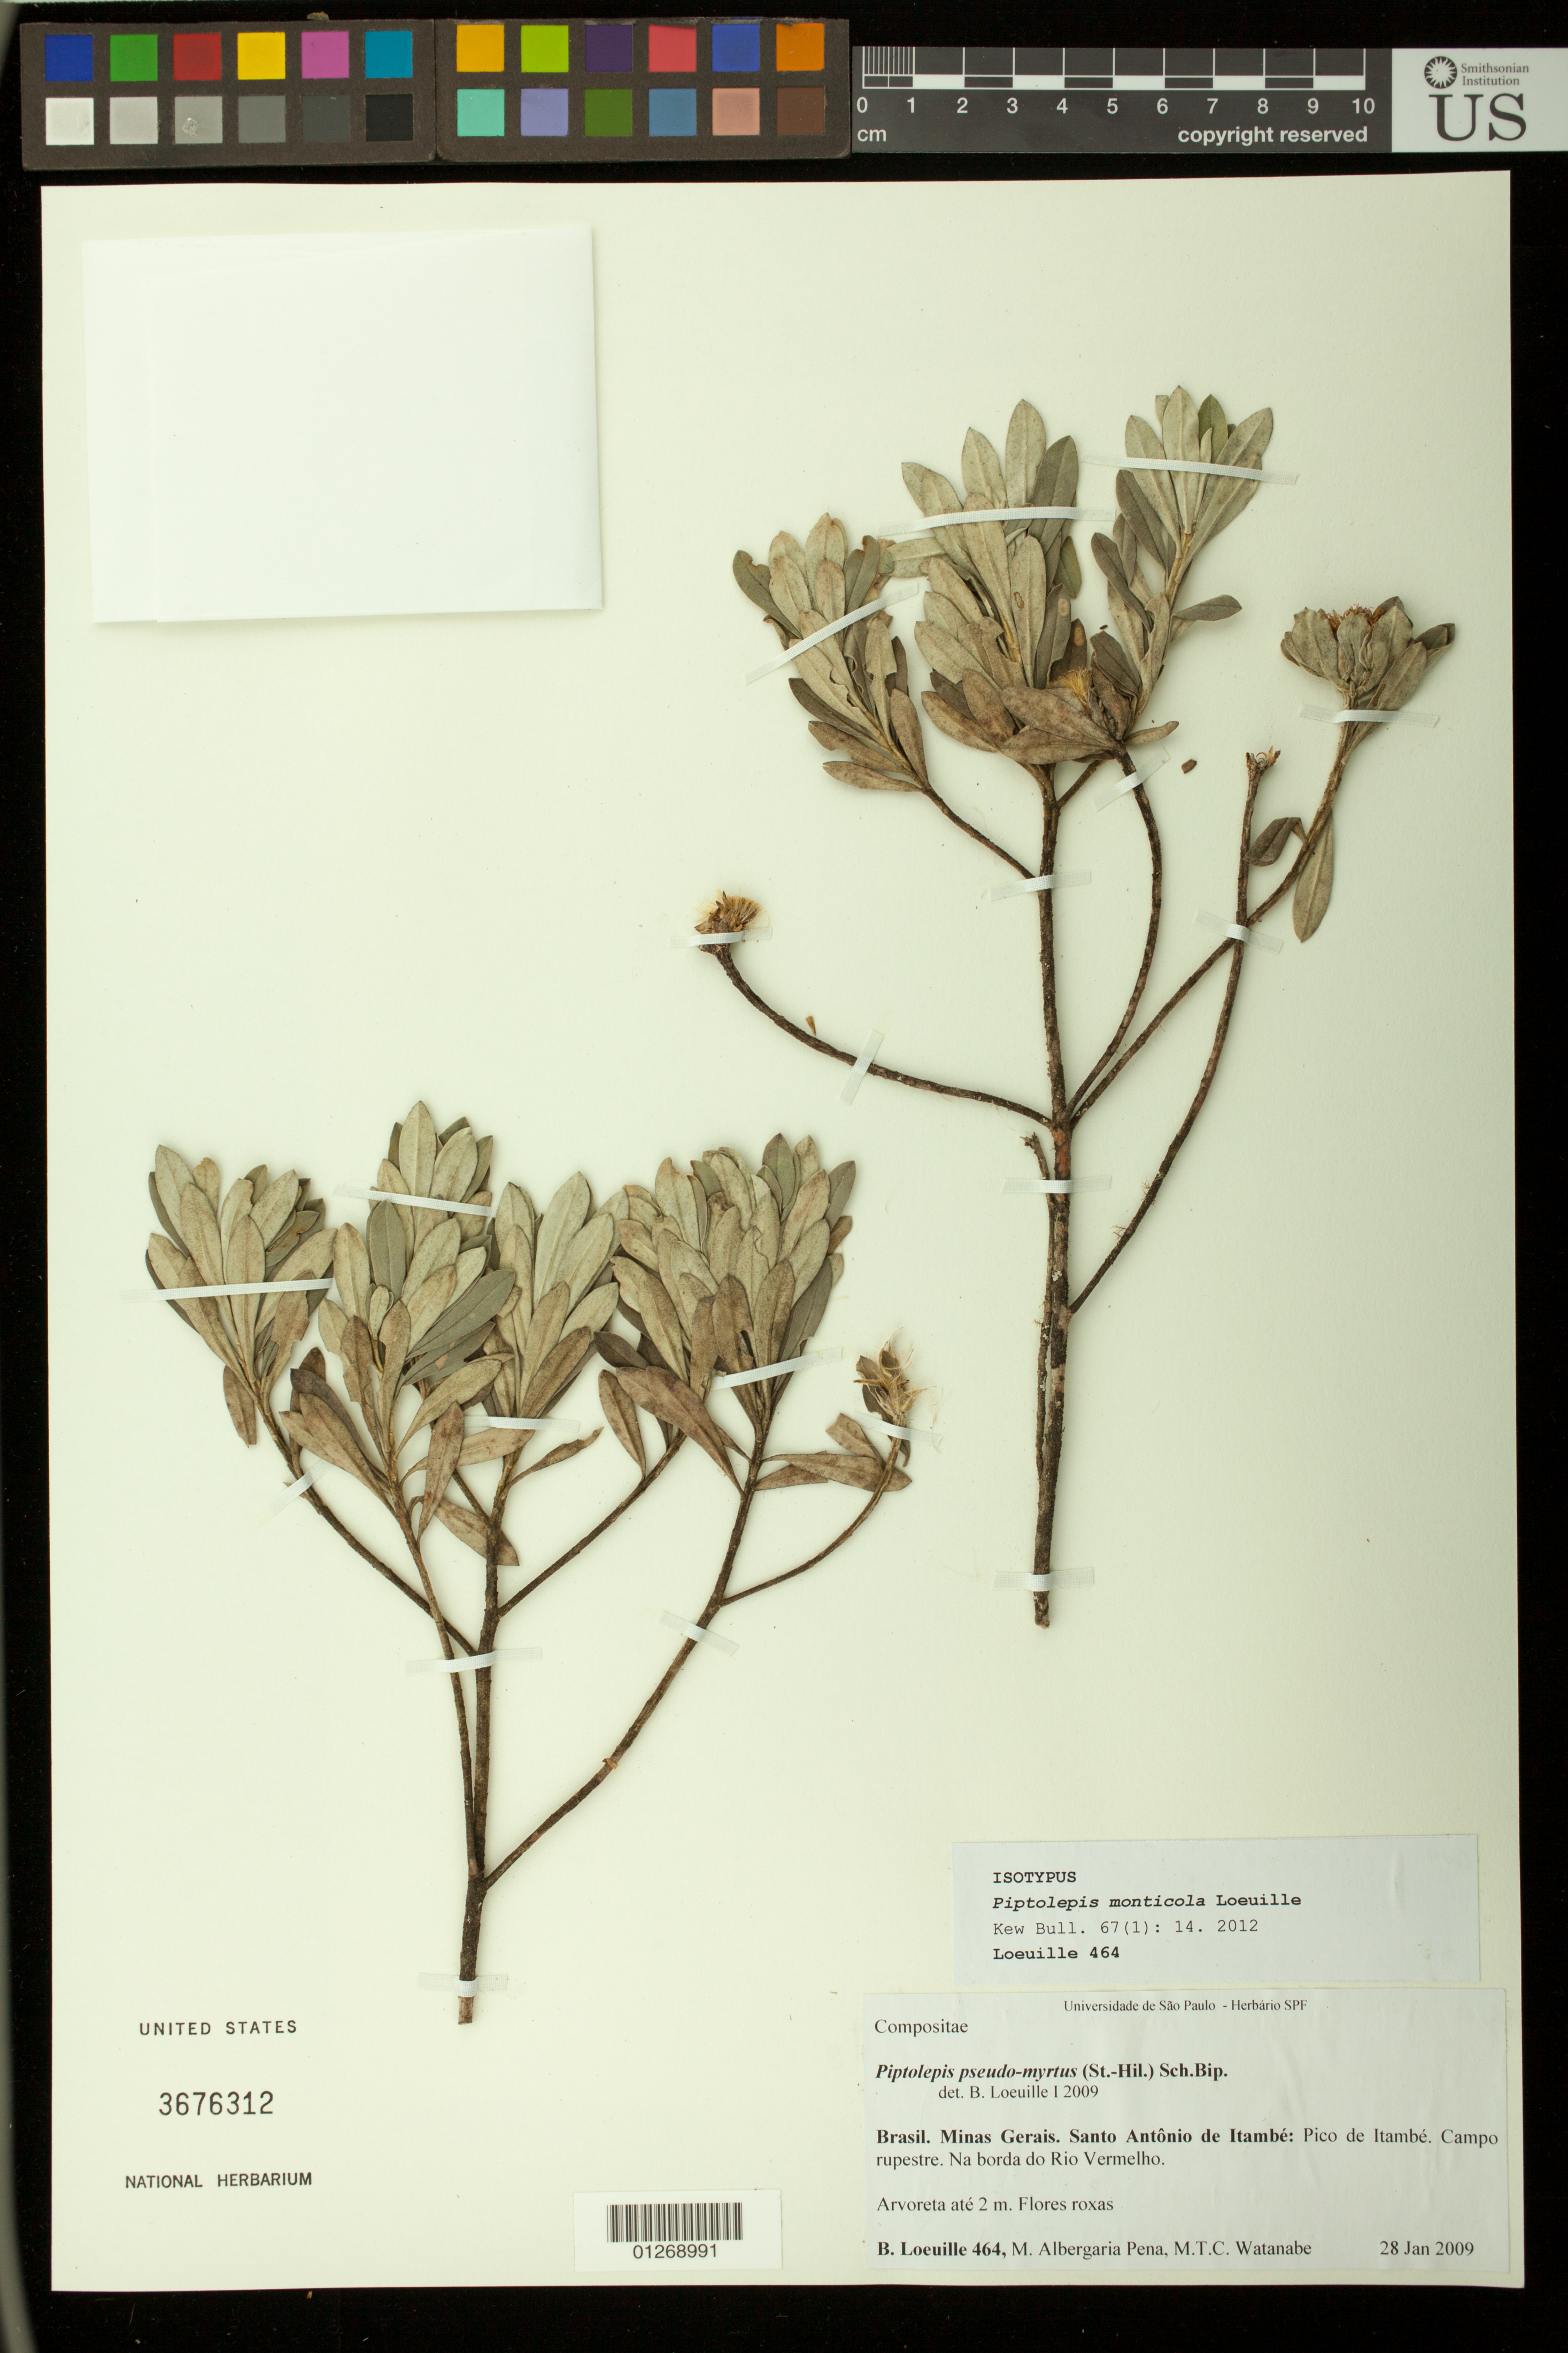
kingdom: Plantae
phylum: Tracheophyta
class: Magnoliopsida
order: Asterales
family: Asteraceae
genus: Piptolepis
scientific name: Piptolepis monticola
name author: Loeuille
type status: Isotype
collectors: B. Loeuille, M. Albergaria Pena & M. T. C. Watanabe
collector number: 464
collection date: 2009-01-28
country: Brazil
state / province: Minas Gerais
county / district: Santo Antônio de Itambé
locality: Minas Gerais. Santo Antônio de Itambé: Pico de Itambé. Campo rupestre. Na borda do Rio Vermelho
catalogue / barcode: US 3676312